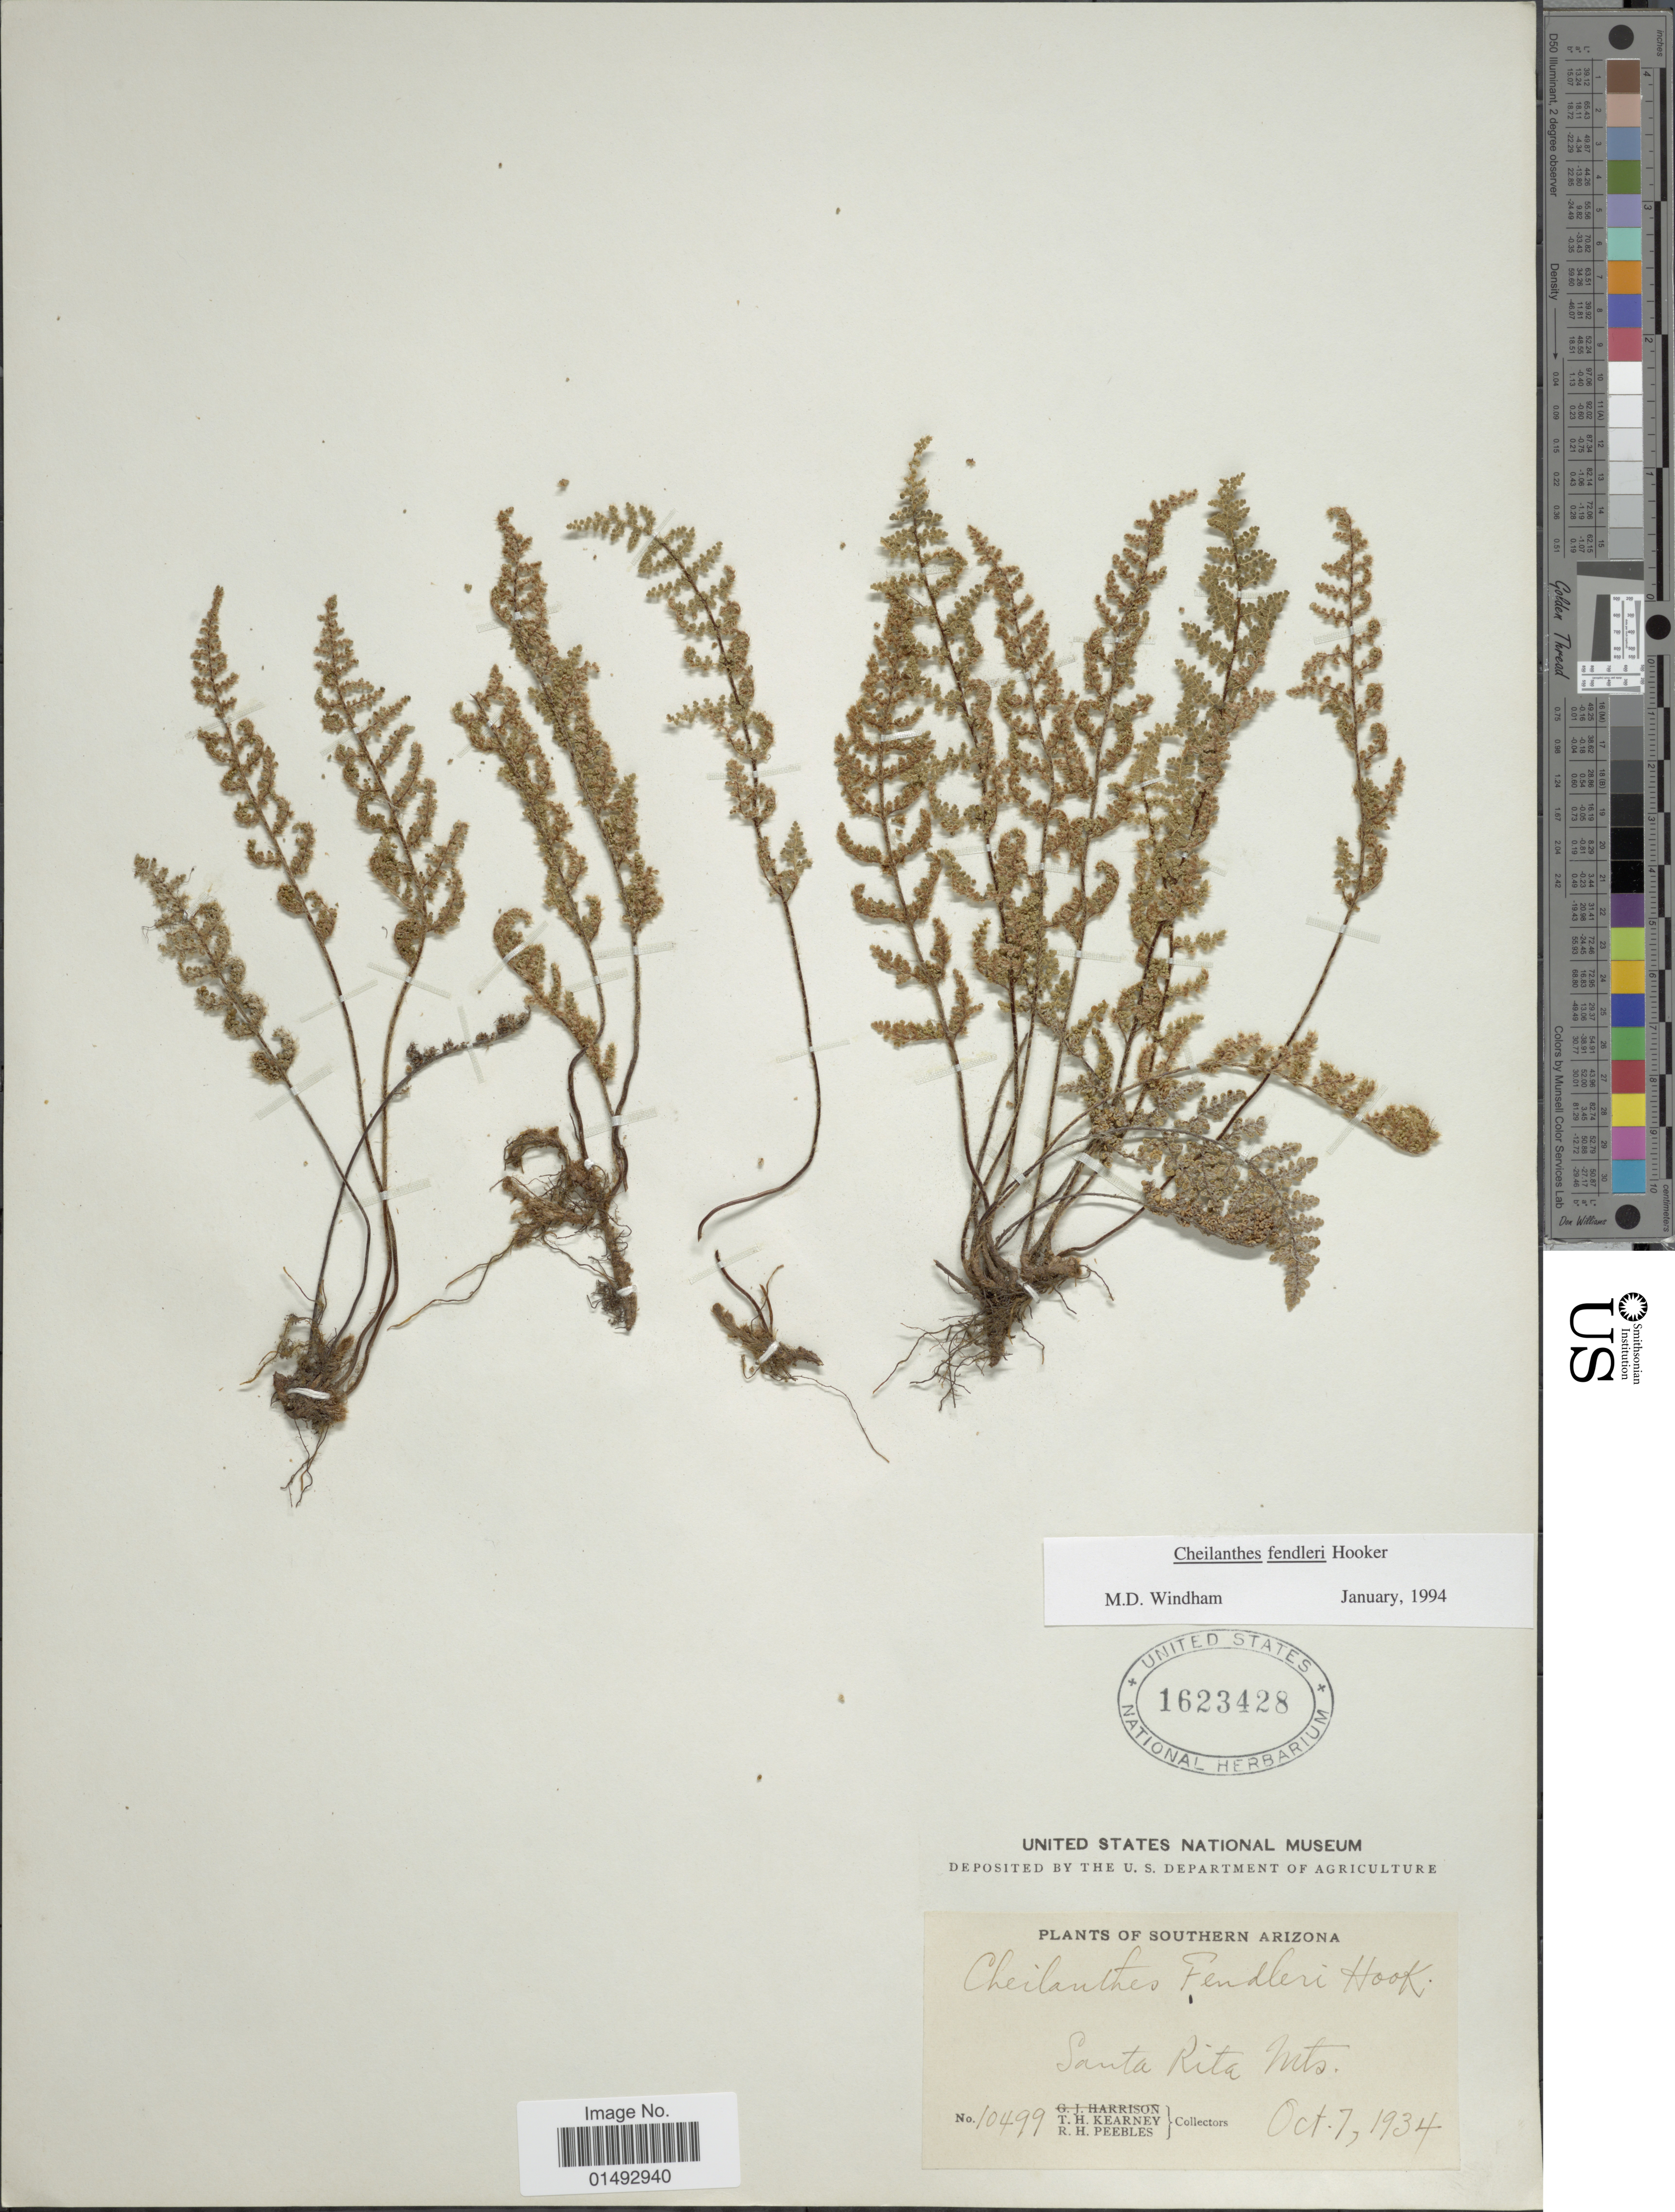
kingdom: Plantae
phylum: Tracheophyta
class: Polypodiopsida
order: Polypodiales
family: Pteridaceae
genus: Myriopteris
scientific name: Myriopteris fendleri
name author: (Hook.) E. Fourn.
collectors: T. H. Kearney & R. H. Peebles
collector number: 10499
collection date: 1934-10-07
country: United States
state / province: Arizona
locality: Southern Arizona, Santa Rita Mts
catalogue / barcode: US 1623428